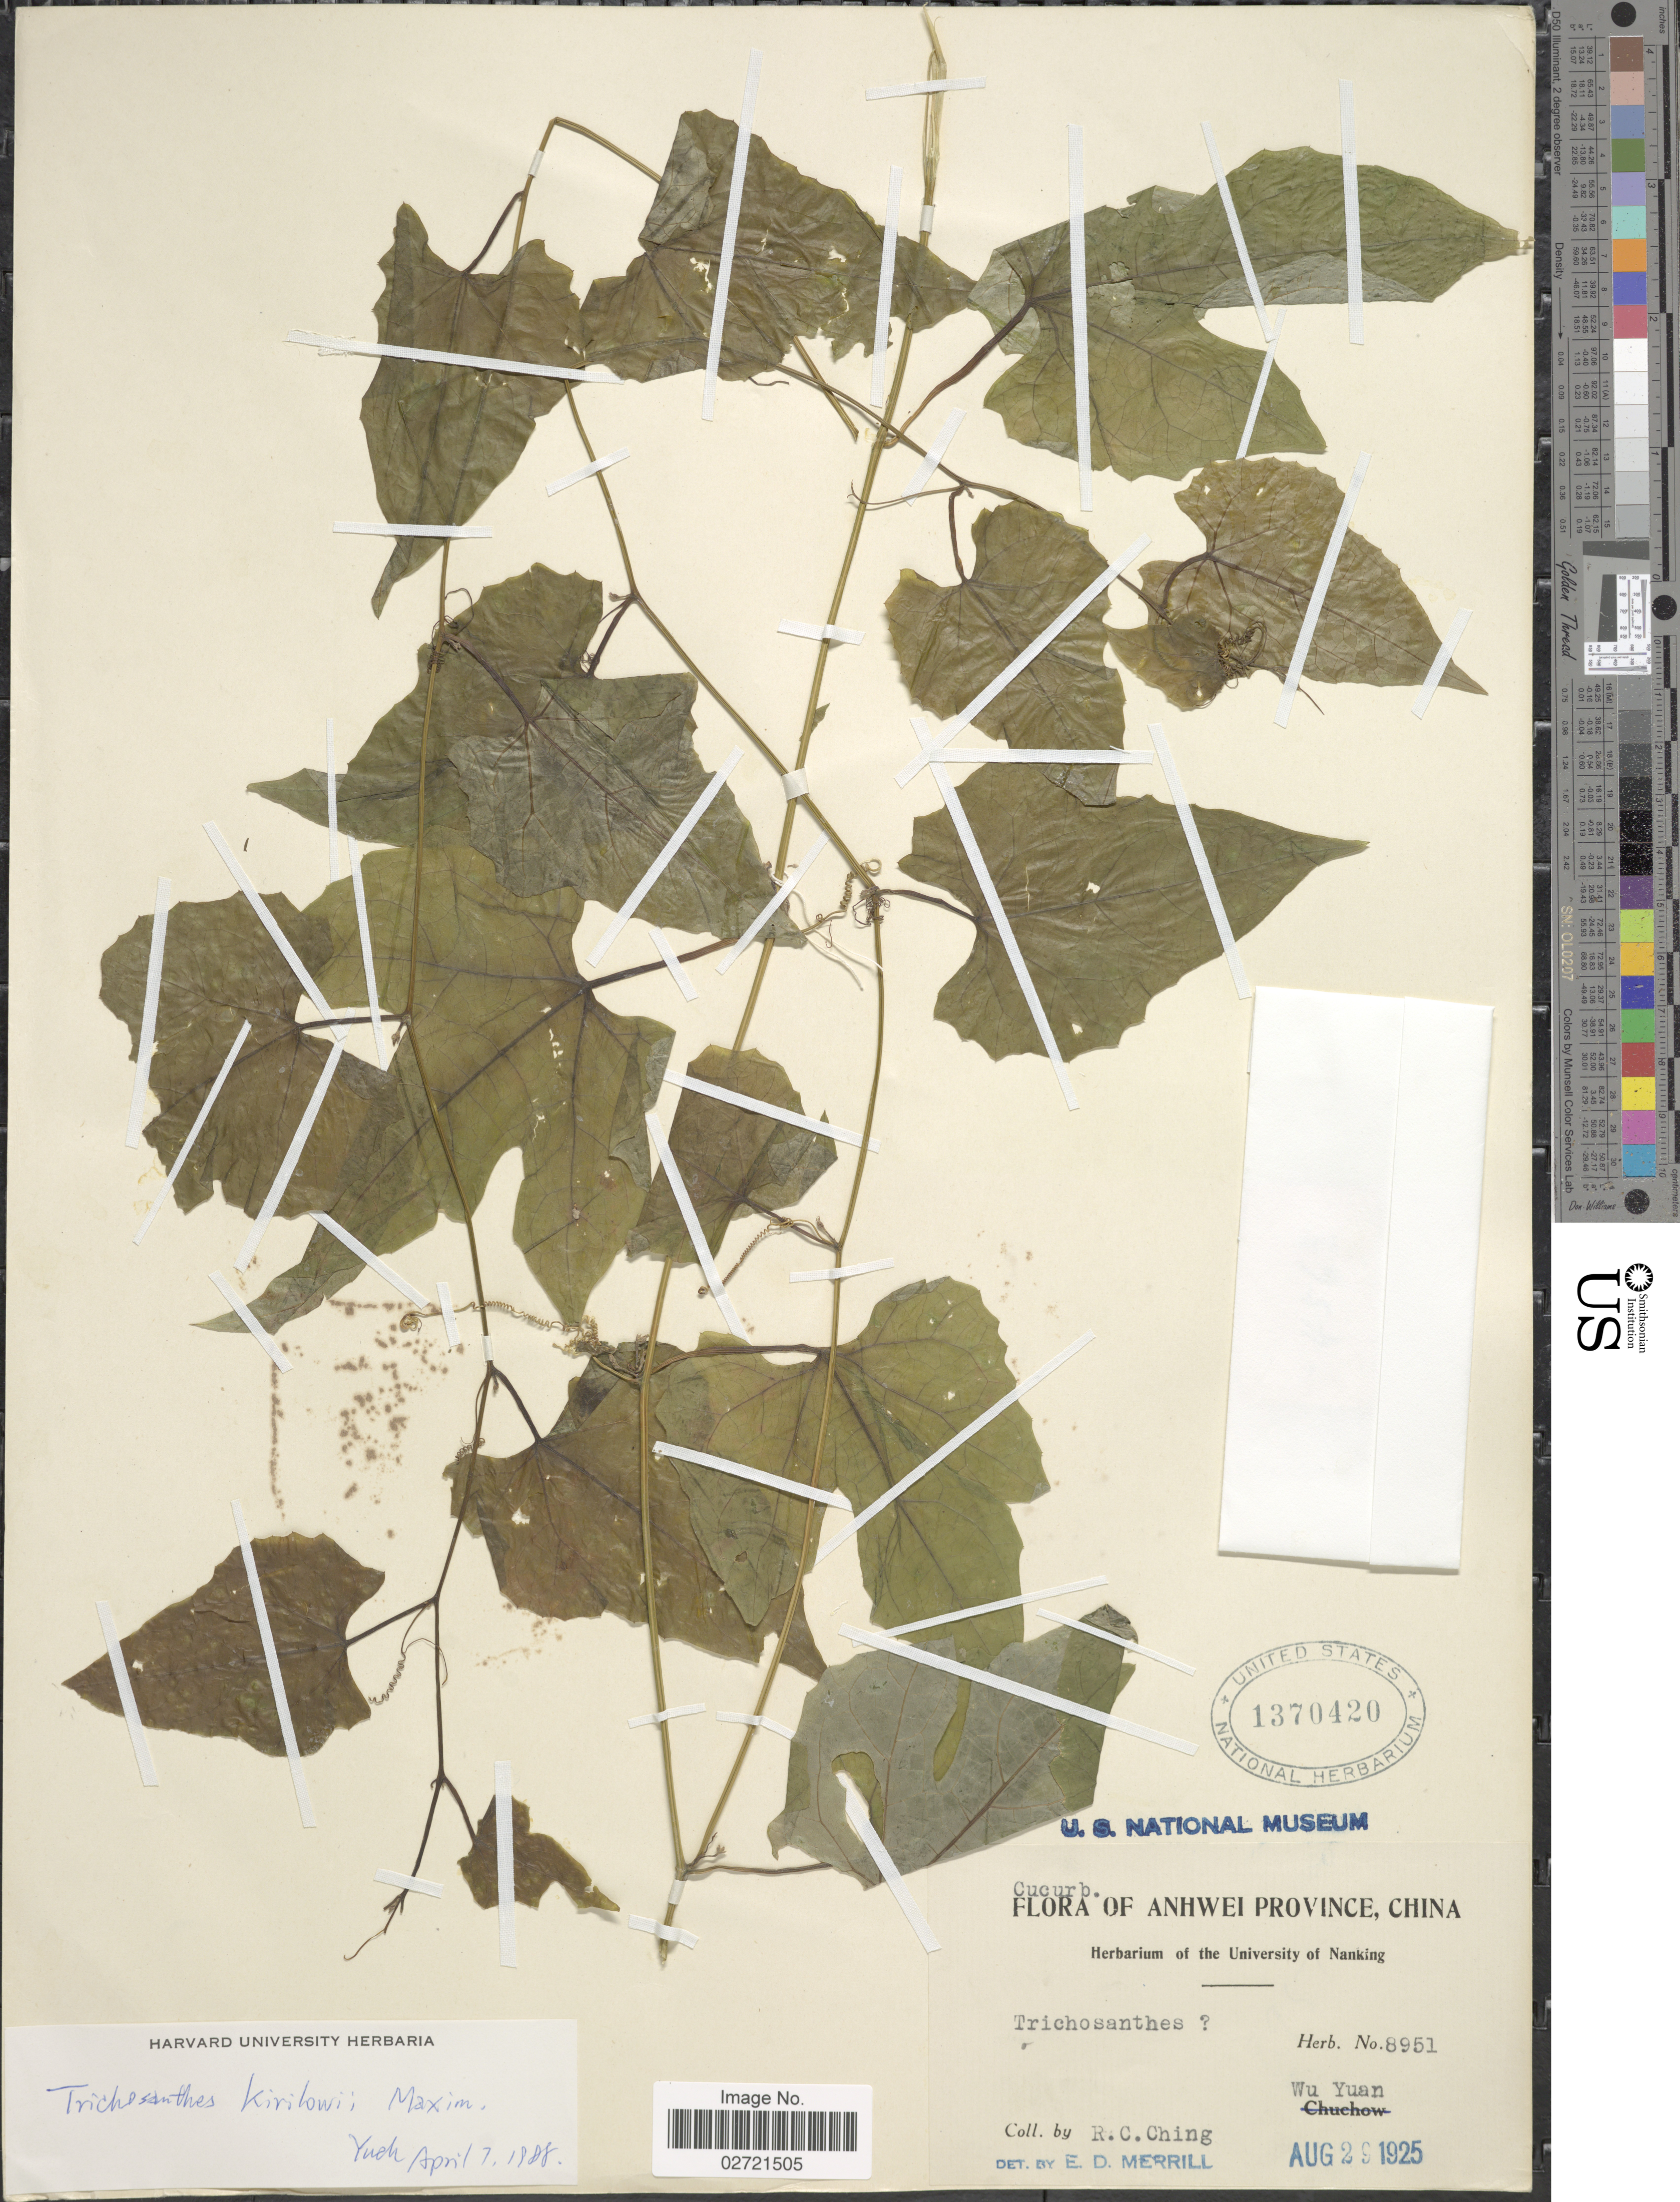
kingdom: Plantae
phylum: Tracheophyta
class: Magnoliopsida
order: Cucurbitales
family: Cucurbitaceae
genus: Trichosanthes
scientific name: Trichosanthes kirilowii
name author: Maxim.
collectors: R. C. Ching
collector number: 8951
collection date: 1925-08-29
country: China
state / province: Anhui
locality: Anhwei Province, China, Wu Yuan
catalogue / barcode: US 1370420